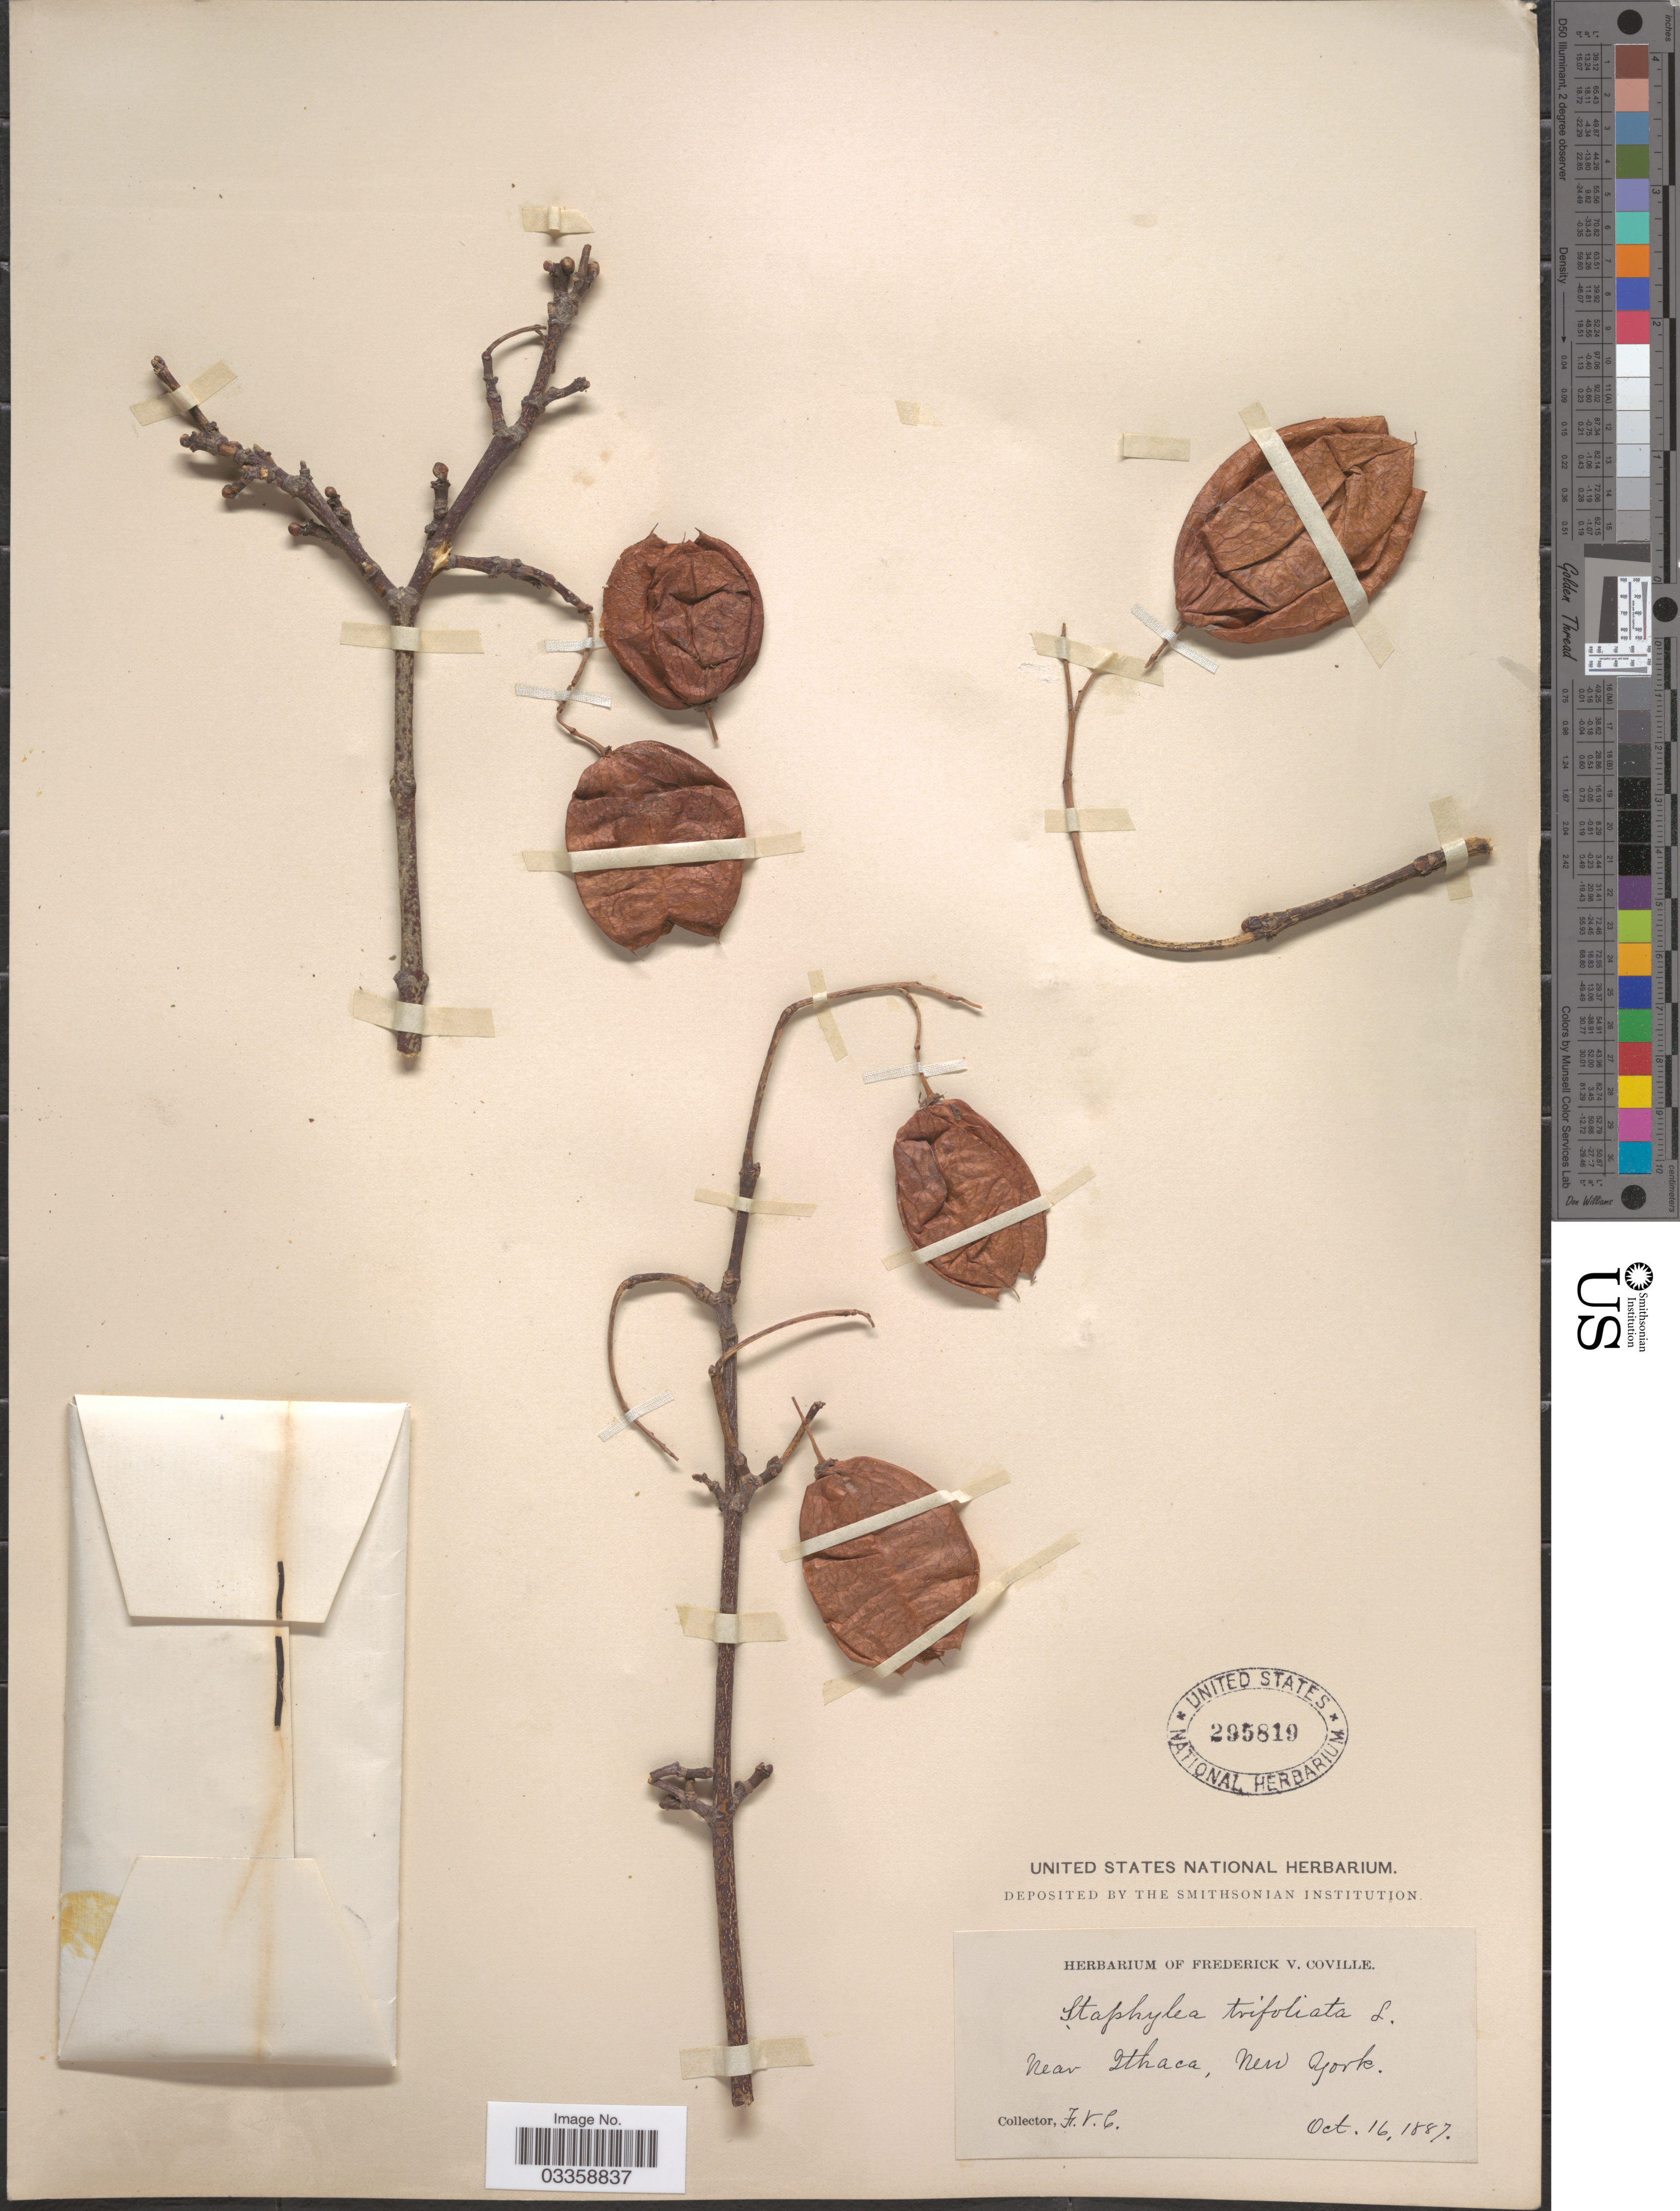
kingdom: Plantae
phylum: Tracheophyta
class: Magnoliopsida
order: Crossosomatales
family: Staphyleaceae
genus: Staphylea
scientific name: Staphylea trifolia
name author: L.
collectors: F. V. Coville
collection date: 1887-10-16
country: United States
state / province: New York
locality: Near Ithaca.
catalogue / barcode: US 295819